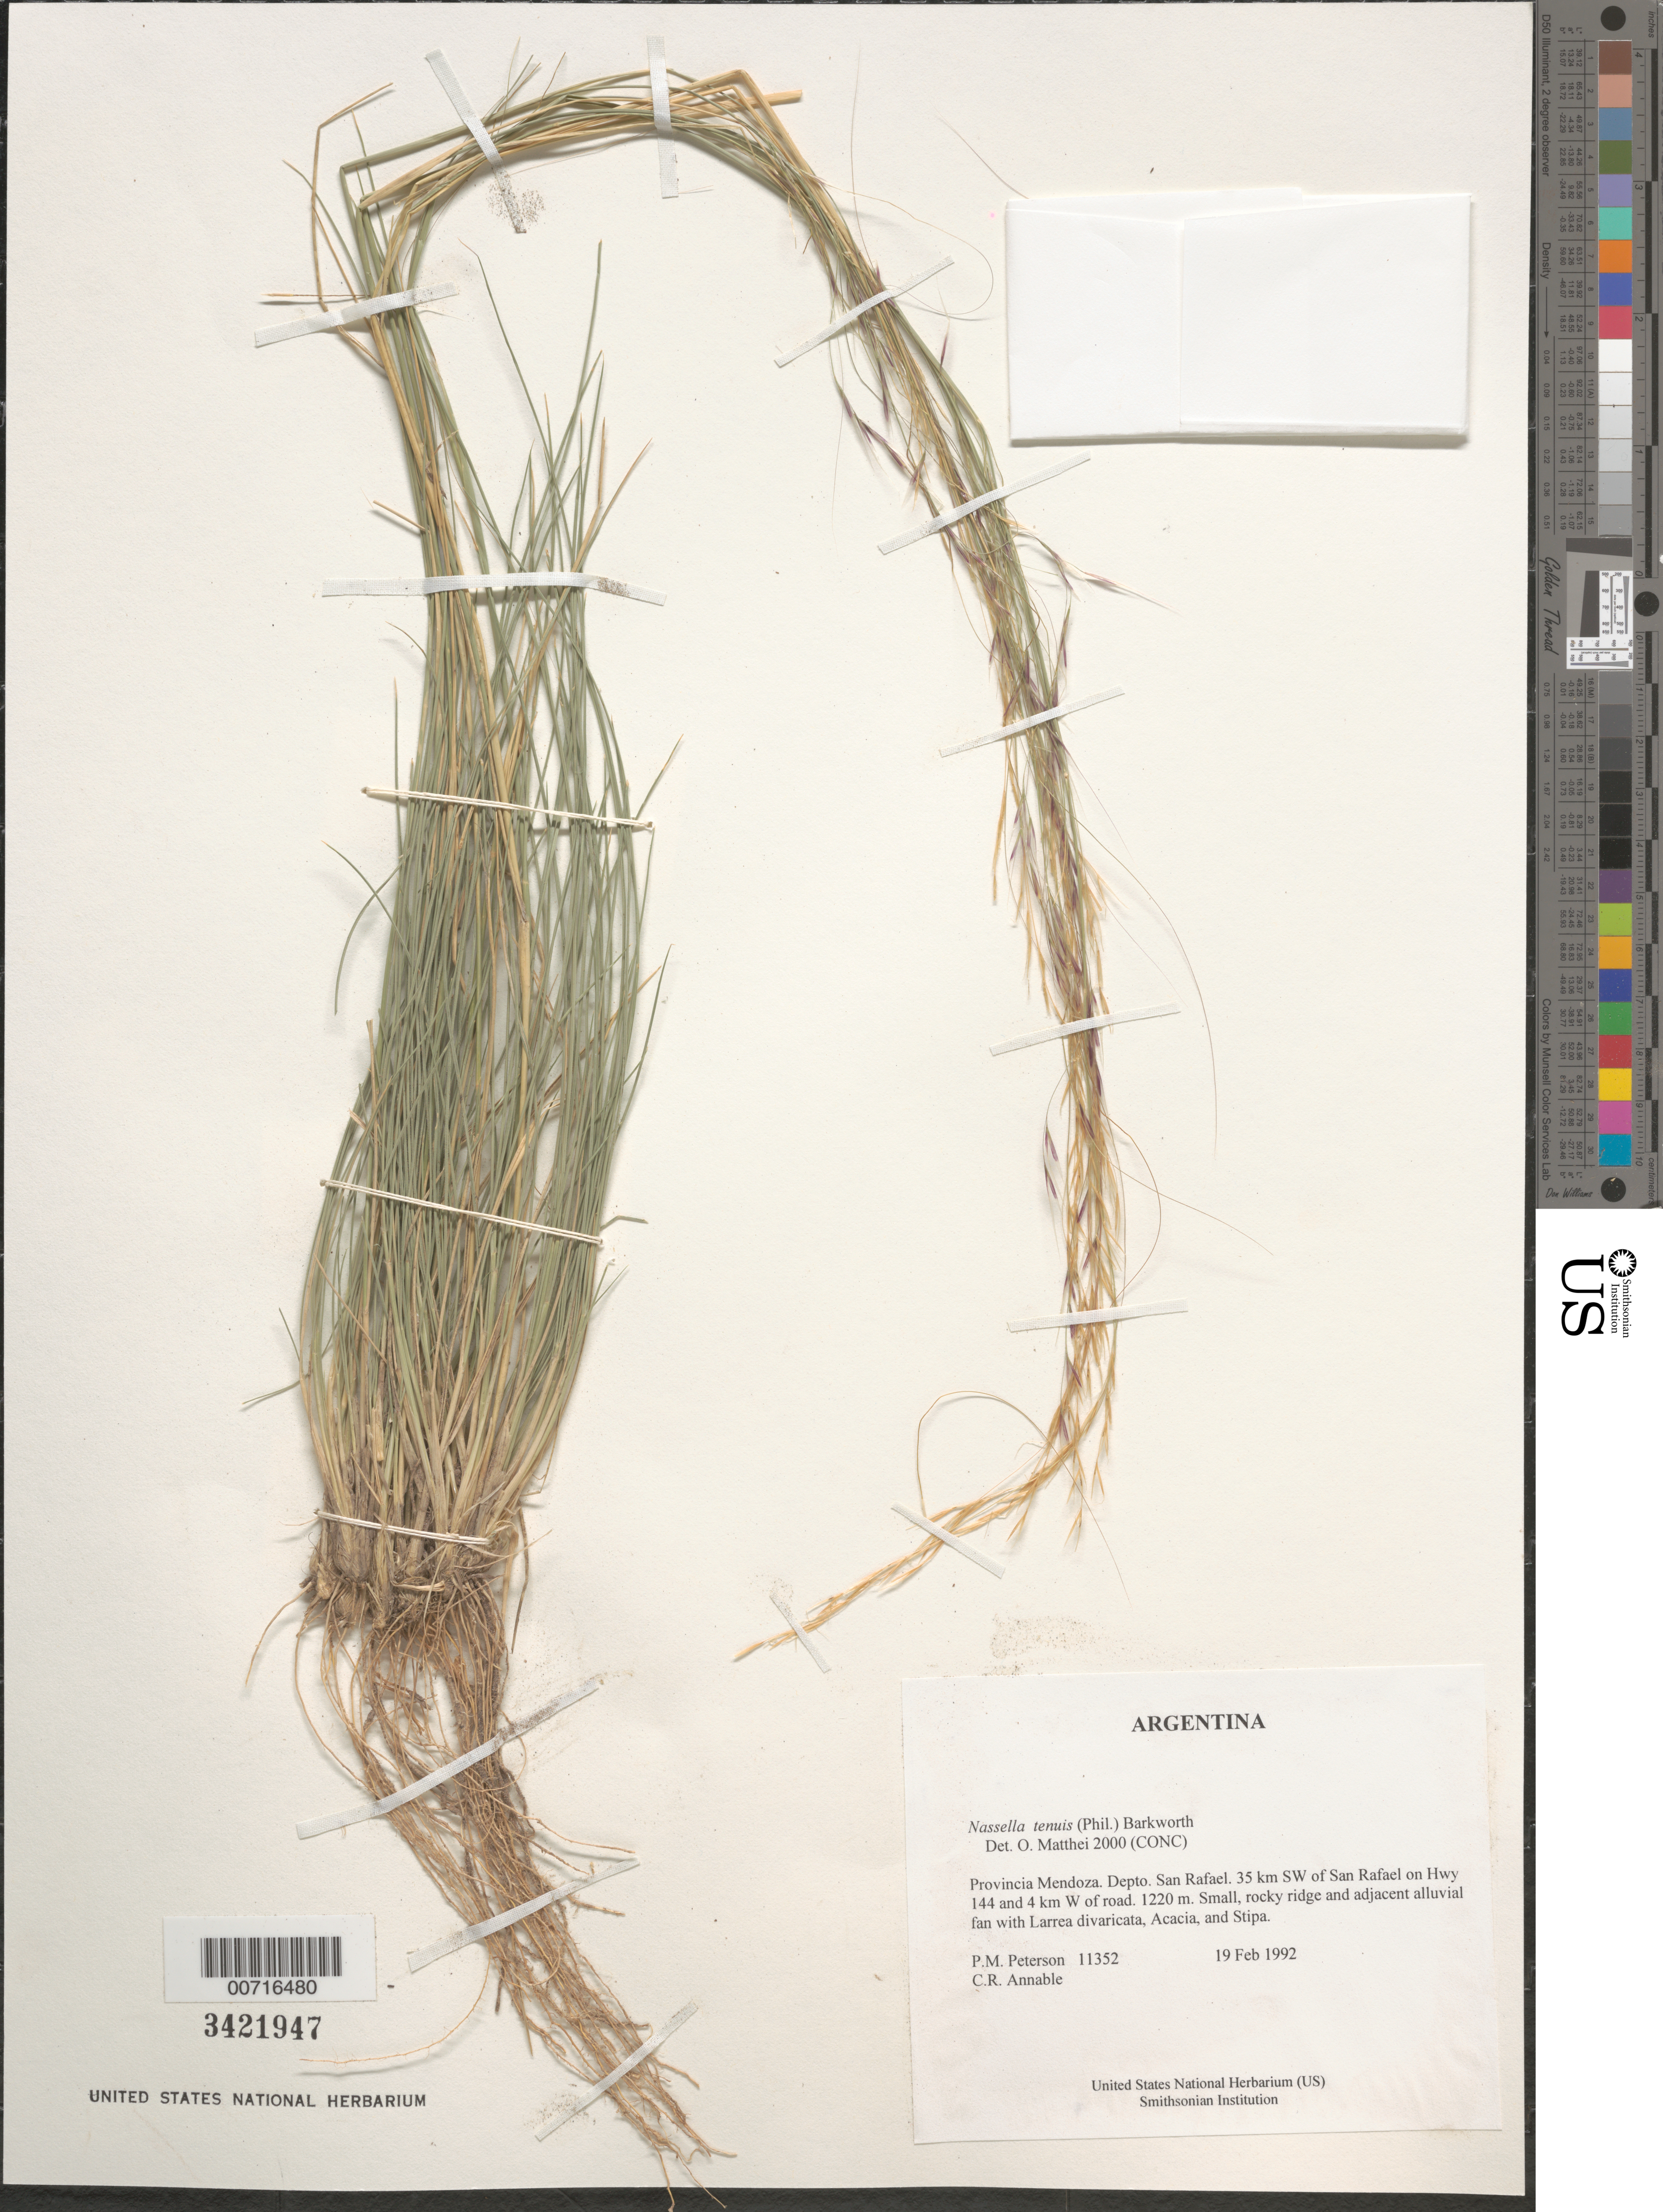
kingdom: Plantae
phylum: Tracheophyta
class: Liliopsida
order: Poales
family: Poaceae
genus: Nassella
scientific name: Nassella tenuis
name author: (Phil.) Barkworth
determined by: Matthei, O. R.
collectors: P. M. Peterson & C. R. Annable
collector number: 11352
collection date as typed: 19 Feb 1992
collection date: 1992-02-19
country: Argentina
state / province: Mendoza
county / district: San Rafael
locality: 35 km SW of San Rafael on Hwy 144 and 4 km W of road.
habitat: Small, rocky ridge and adjacent alluvial fan with Larrea divaricata, Acacia, and Stipa.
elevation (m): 1220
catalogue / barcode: US 3421947